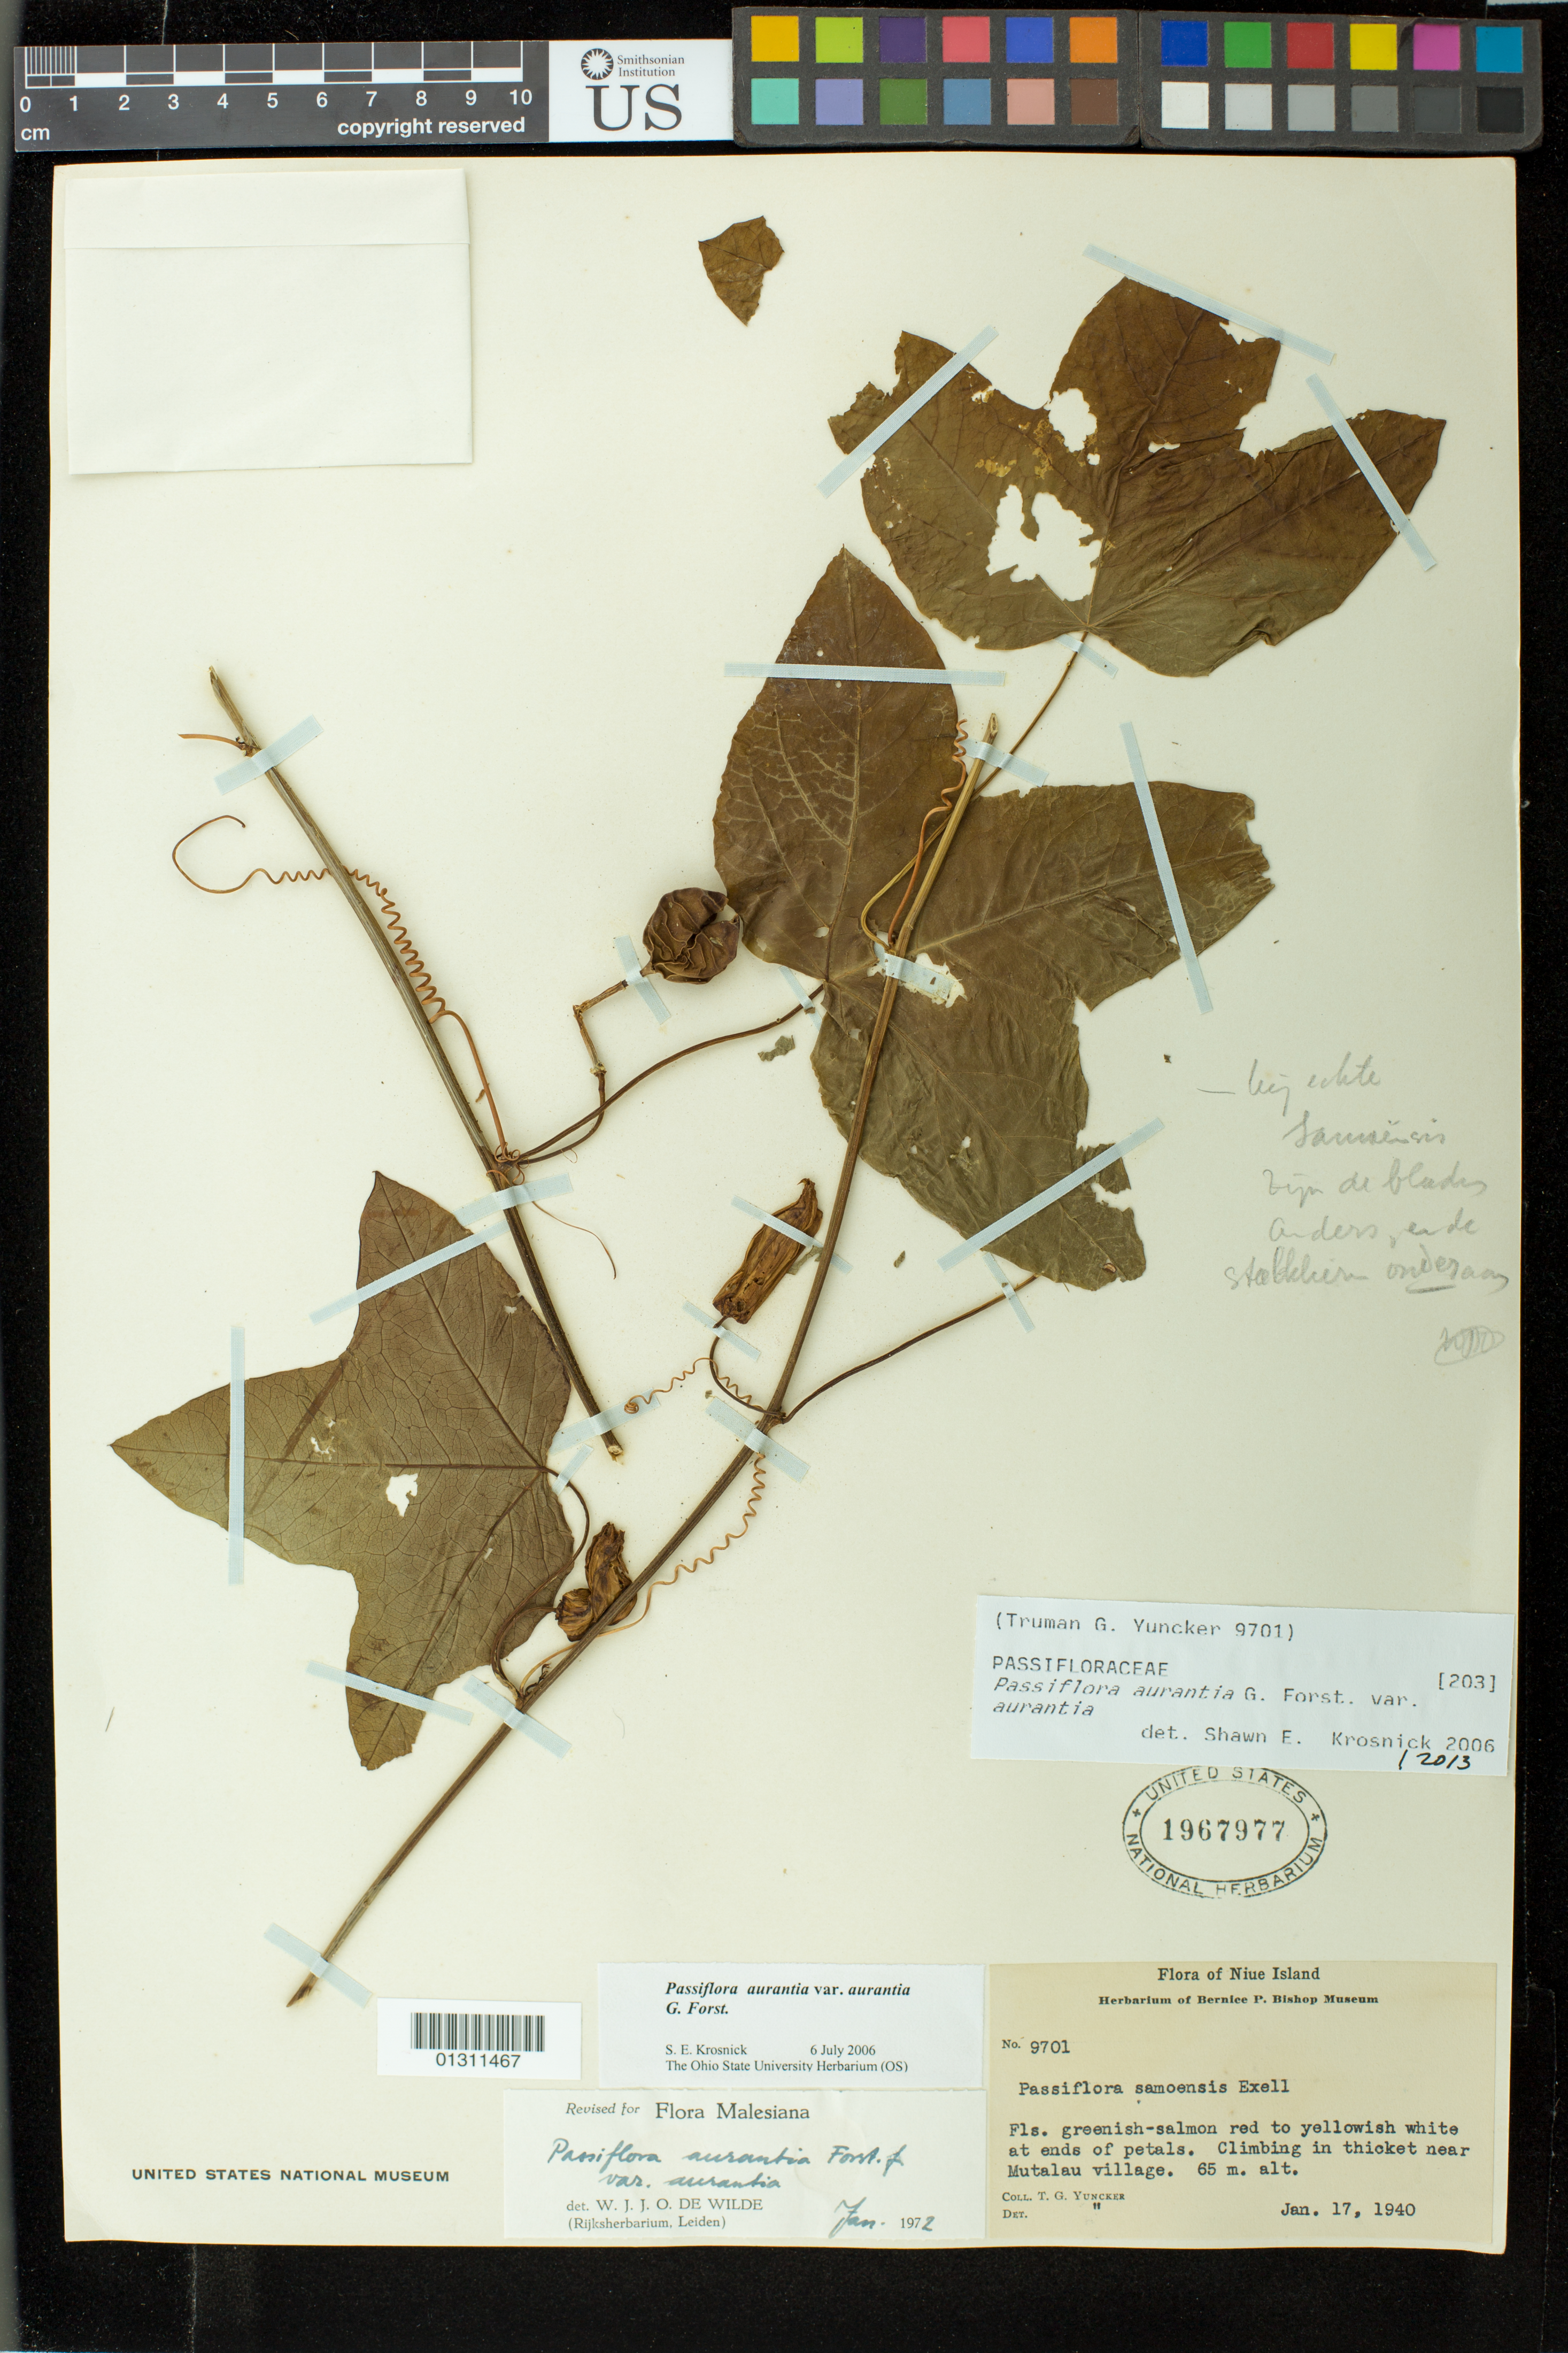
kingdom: Plantae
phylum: Tracheophyta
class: Magnoliopsida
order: Malpighiales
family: Passifloraceae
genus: Passiflora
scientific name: Passiflora aurantia var. aurantia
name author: G. Forst.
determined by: Krosnick, S. E., (OS), Ohio State University Herbarium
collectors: T. G. Yuncker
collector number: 9701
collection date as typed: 17 Jan 1940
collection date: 1940-01-17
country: Niue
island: Niue I.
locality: Near Mutalau village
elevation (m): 65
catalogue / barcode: US 1967977